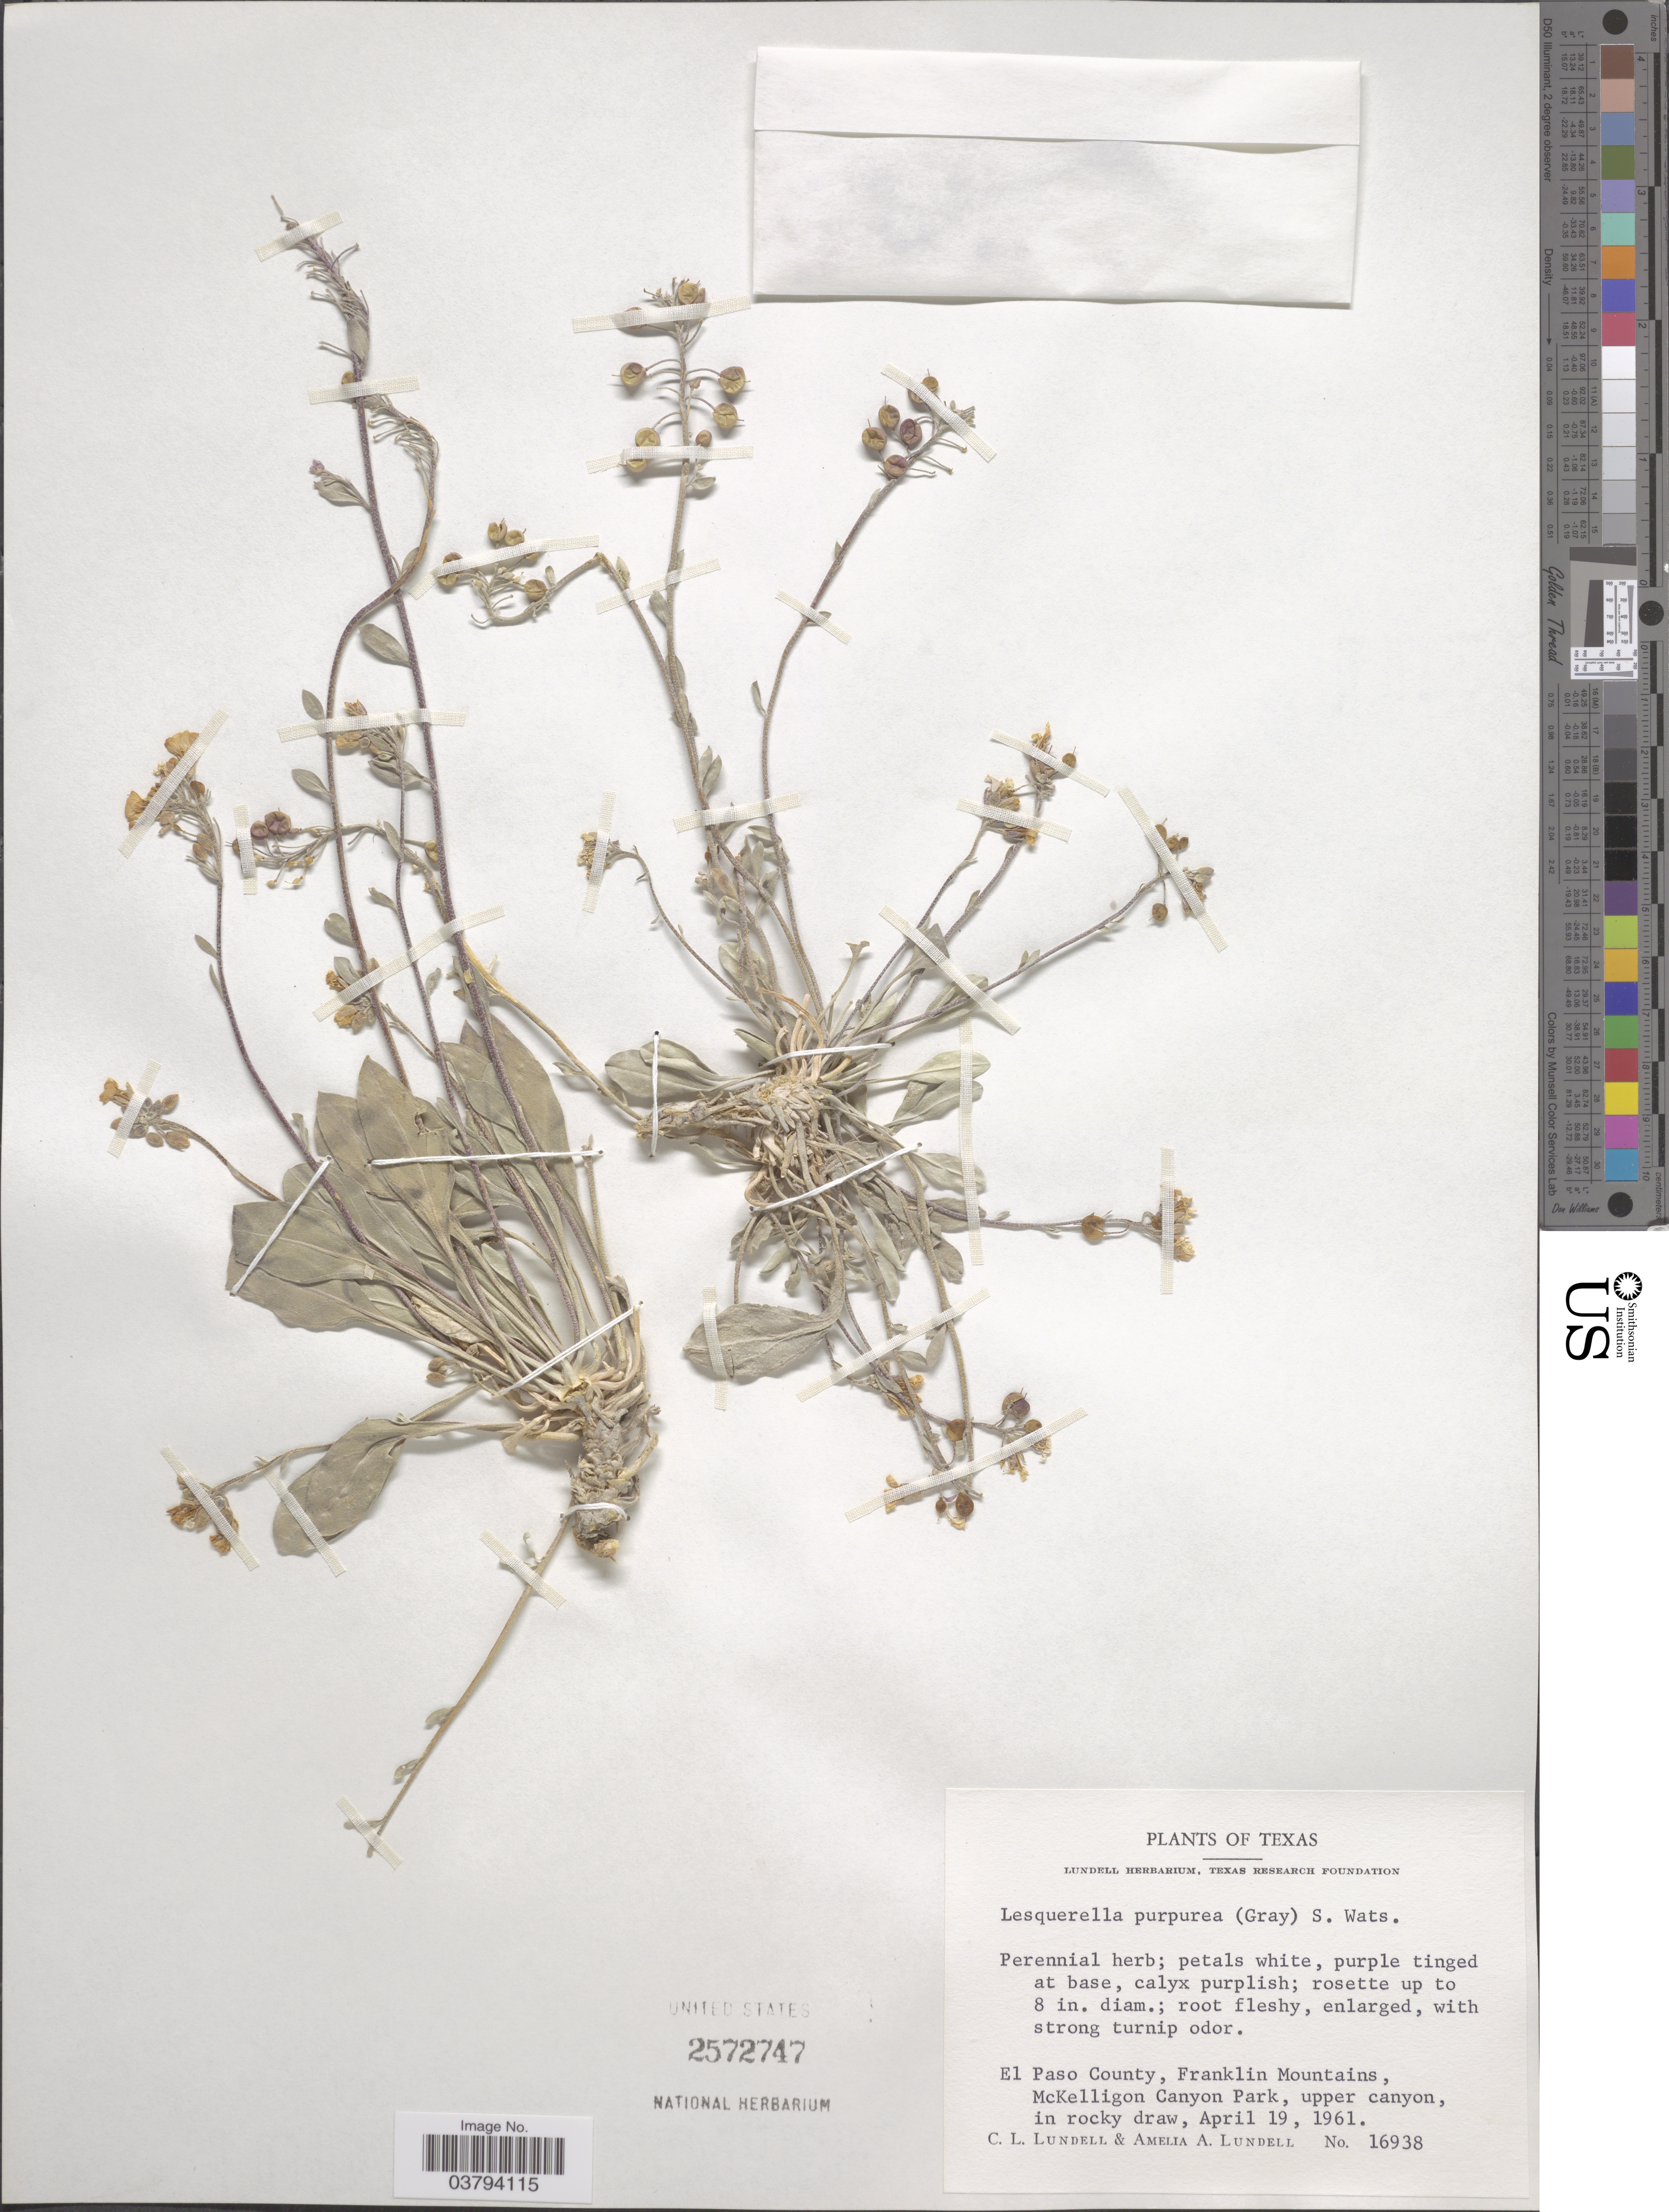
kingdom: Plantae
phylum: Tracheophyta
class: Magnoliopsida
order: Brassicales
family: Brassicaceae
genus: Lesquerella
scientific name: Lesquerella purpurea subsp. purpurea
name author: (A. Gray) S. Watson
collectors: C. L. Lundell & A. A. Lundell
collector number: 16938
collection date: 1961-04-19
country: United States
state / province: Texas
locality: El Paso County, Franklin Mountains, McKelligon Canyon Park, upper canyon, in rocky draw.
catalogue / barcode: US 2572747